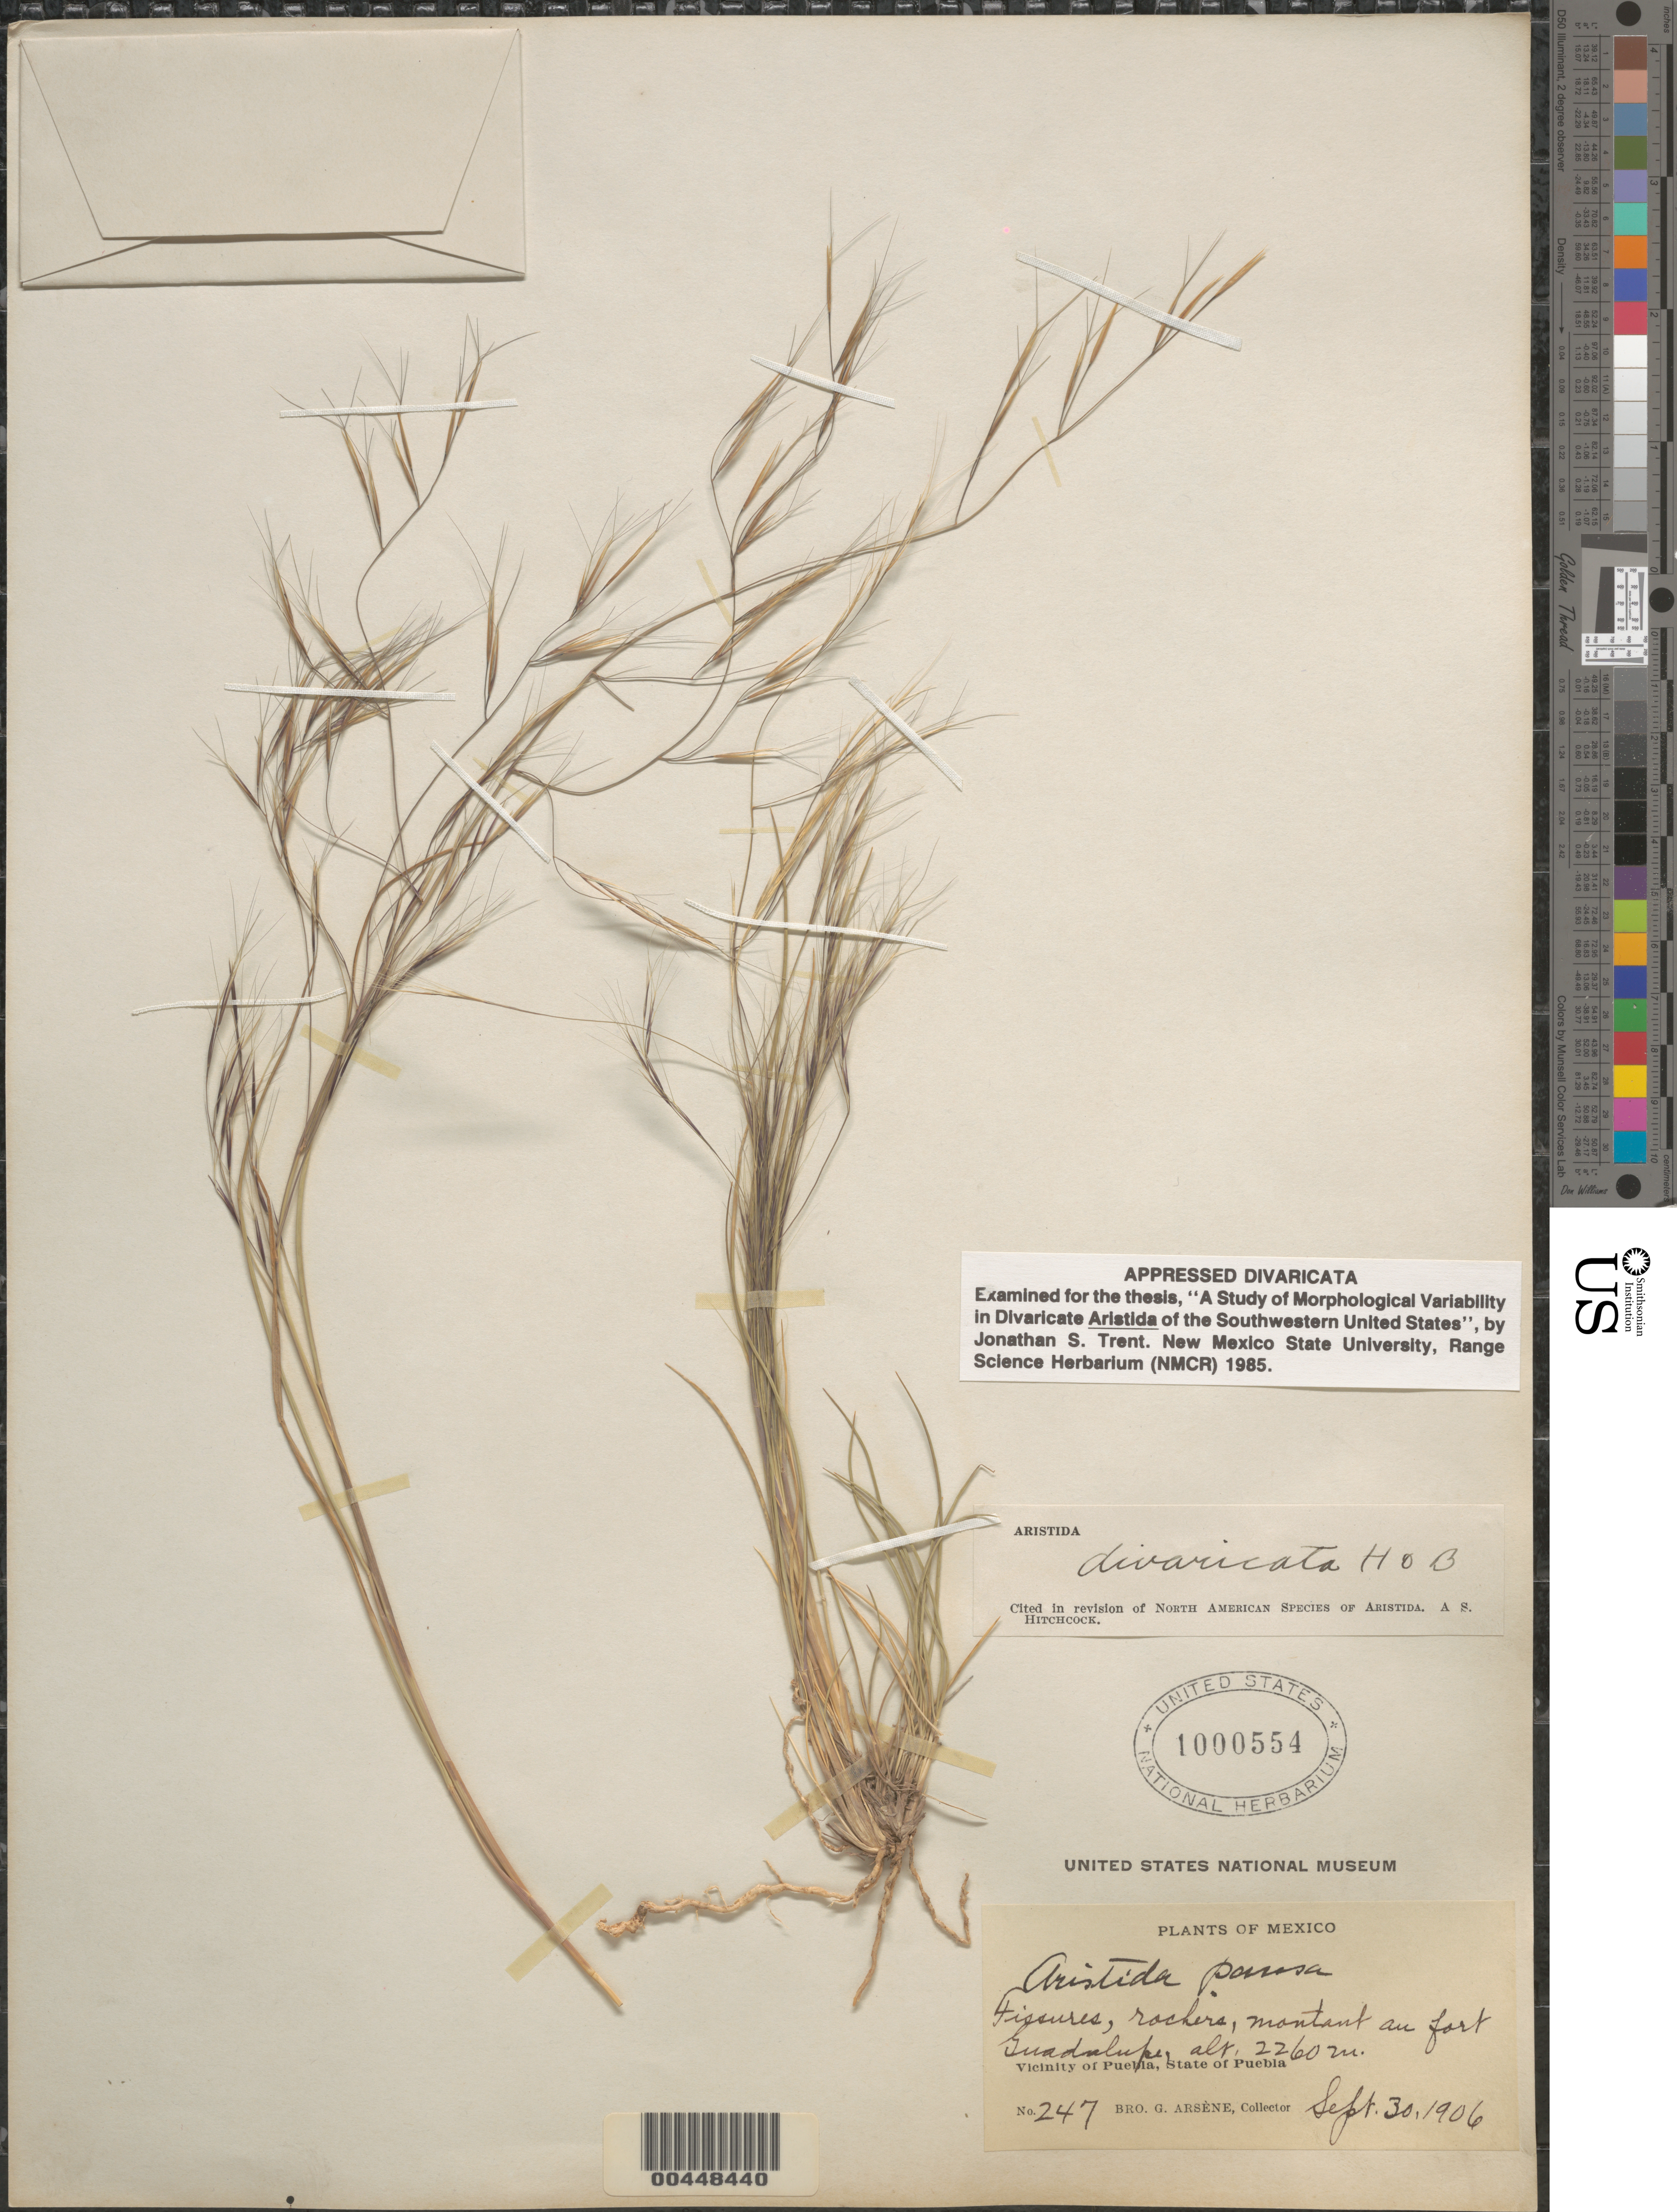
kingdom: Plantae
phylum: Tracheophyta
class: Liliopsida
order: Poales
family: Poaceae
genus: Aristida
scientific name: Aristida fendleriana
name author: Steud.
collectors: Bro. G. Arsène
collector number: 247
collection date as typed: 30 Sep 1906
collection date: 1906-09-30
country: Mexico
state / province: Puebla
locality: Vicinity of Puebla, au Fort Guadalupe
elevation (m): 2260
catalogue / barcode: US 1000554